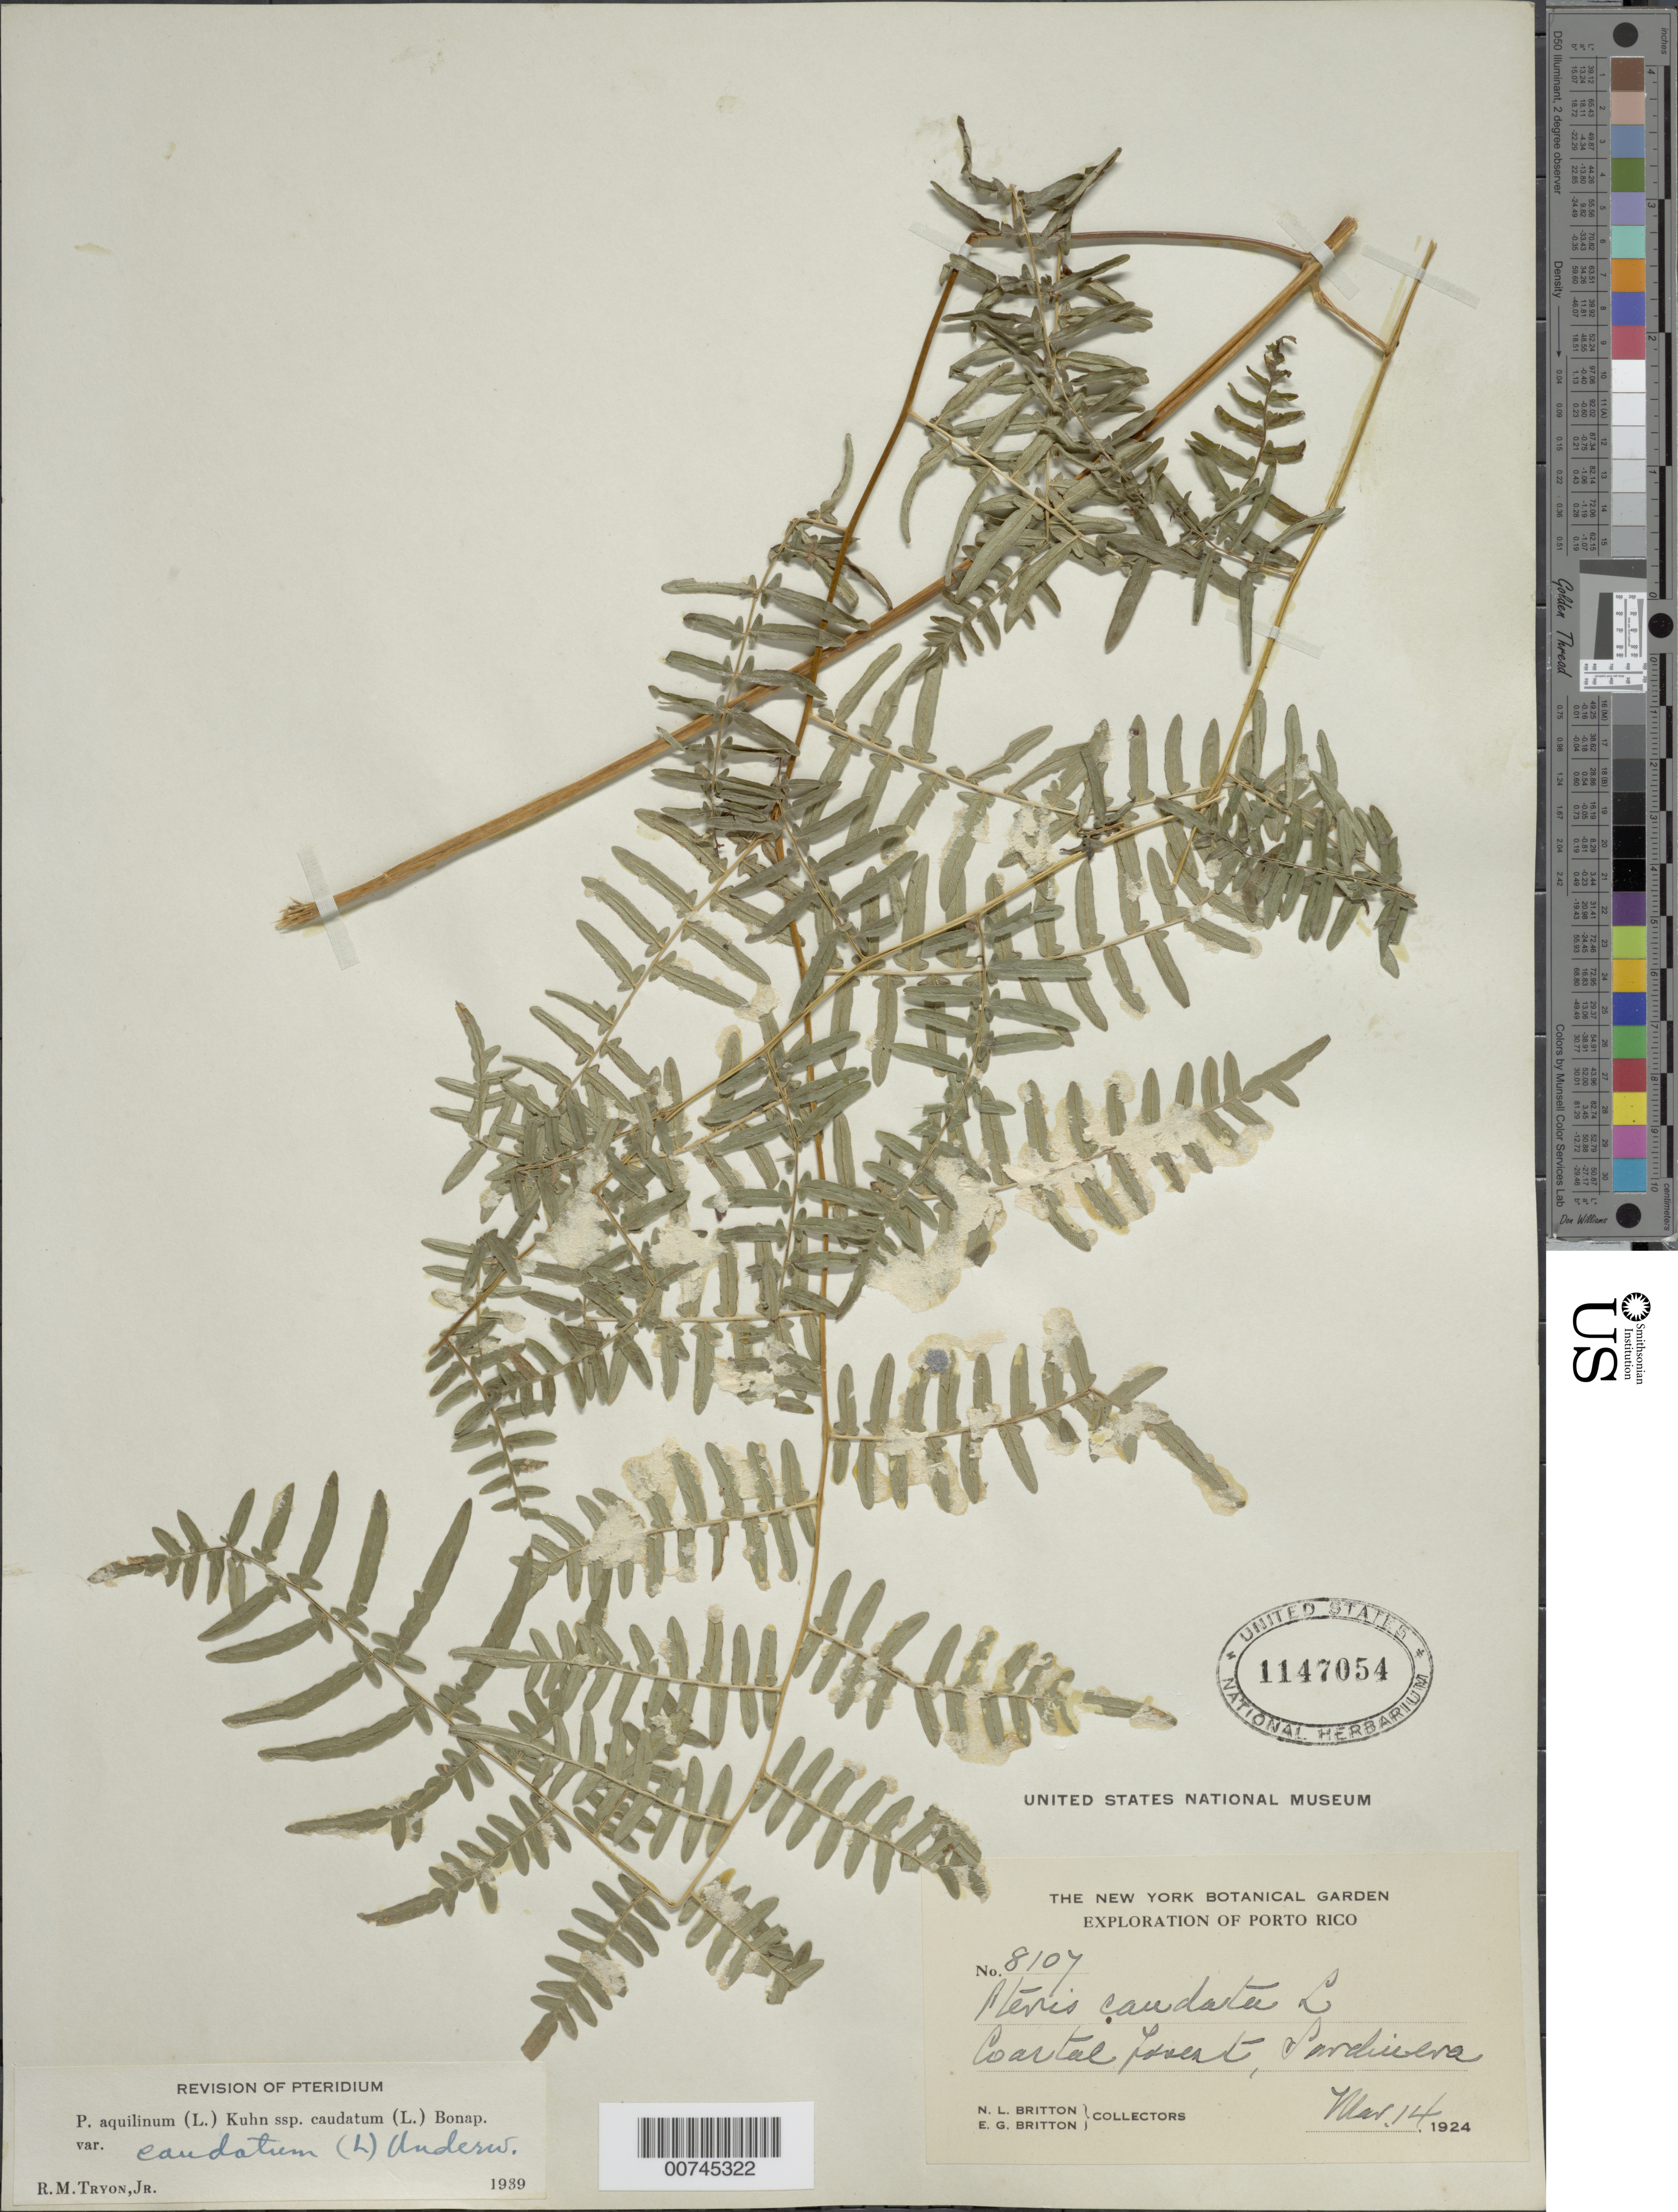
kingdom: Plantae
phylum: Tracheophyta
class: Polypodiopsida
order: Polypodiales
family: Dennstaedtiaceae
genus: Pteridium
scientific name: Pteridium caudatum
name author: (L.) Maxon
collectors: N. Britton & E. G. Britton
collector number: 8107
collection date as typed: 14 Mar 1924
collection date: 1924-03-14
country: Puerto Rico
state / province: Mayagüez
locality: Coartal forest, Sardinera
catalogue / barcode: US 1147054